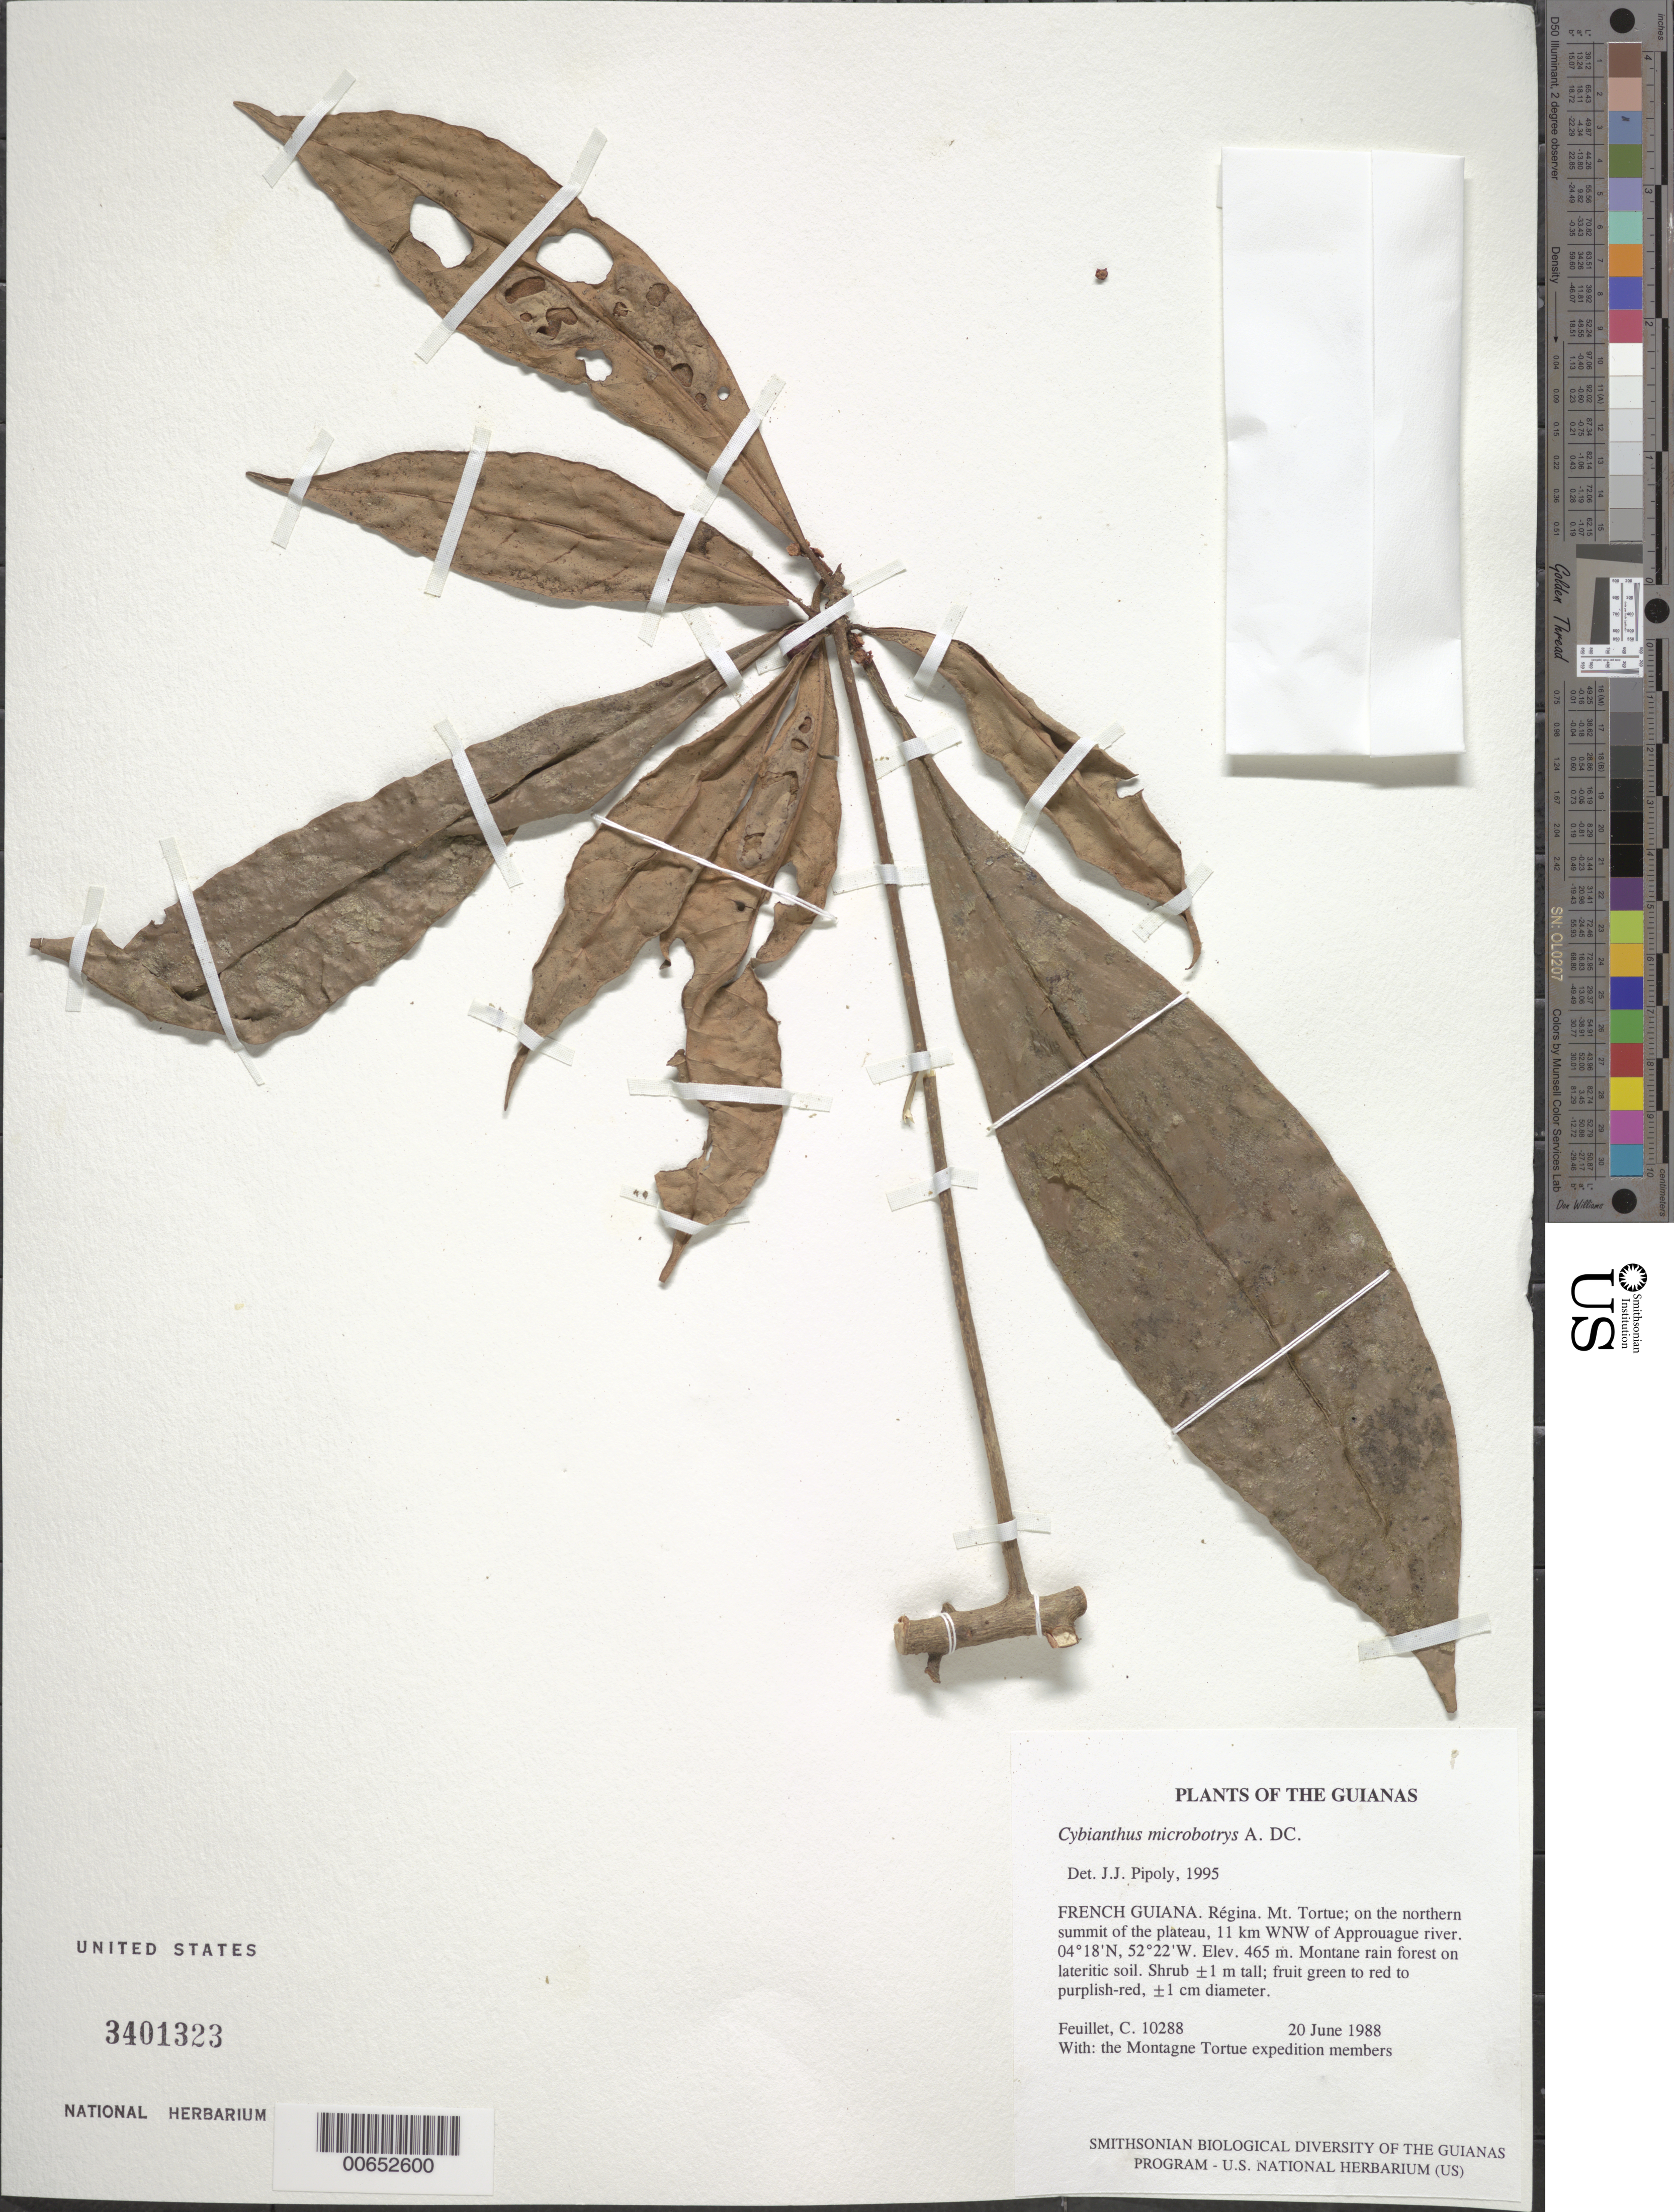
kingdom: Plantae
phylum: Tracheophyta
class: Magnoliopsida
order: Ericales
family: Primulaceae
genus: Cybianthus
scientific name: Cybianthus microbotrys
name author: A. DC.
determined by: Pipoly, J. J., III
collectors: C. Feuillet & Montagne Torte Exped. members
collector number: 10288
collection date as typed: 20 June 1988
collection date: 1988-06-20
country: French Guiana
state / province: Cayenne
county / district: Regina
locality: Mt. Tortue; on the northern summit of the plateau, 11 km WNW of Approuague river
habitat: Montane rain forest on lateritic soil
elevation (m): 465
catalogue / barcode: US 3401323